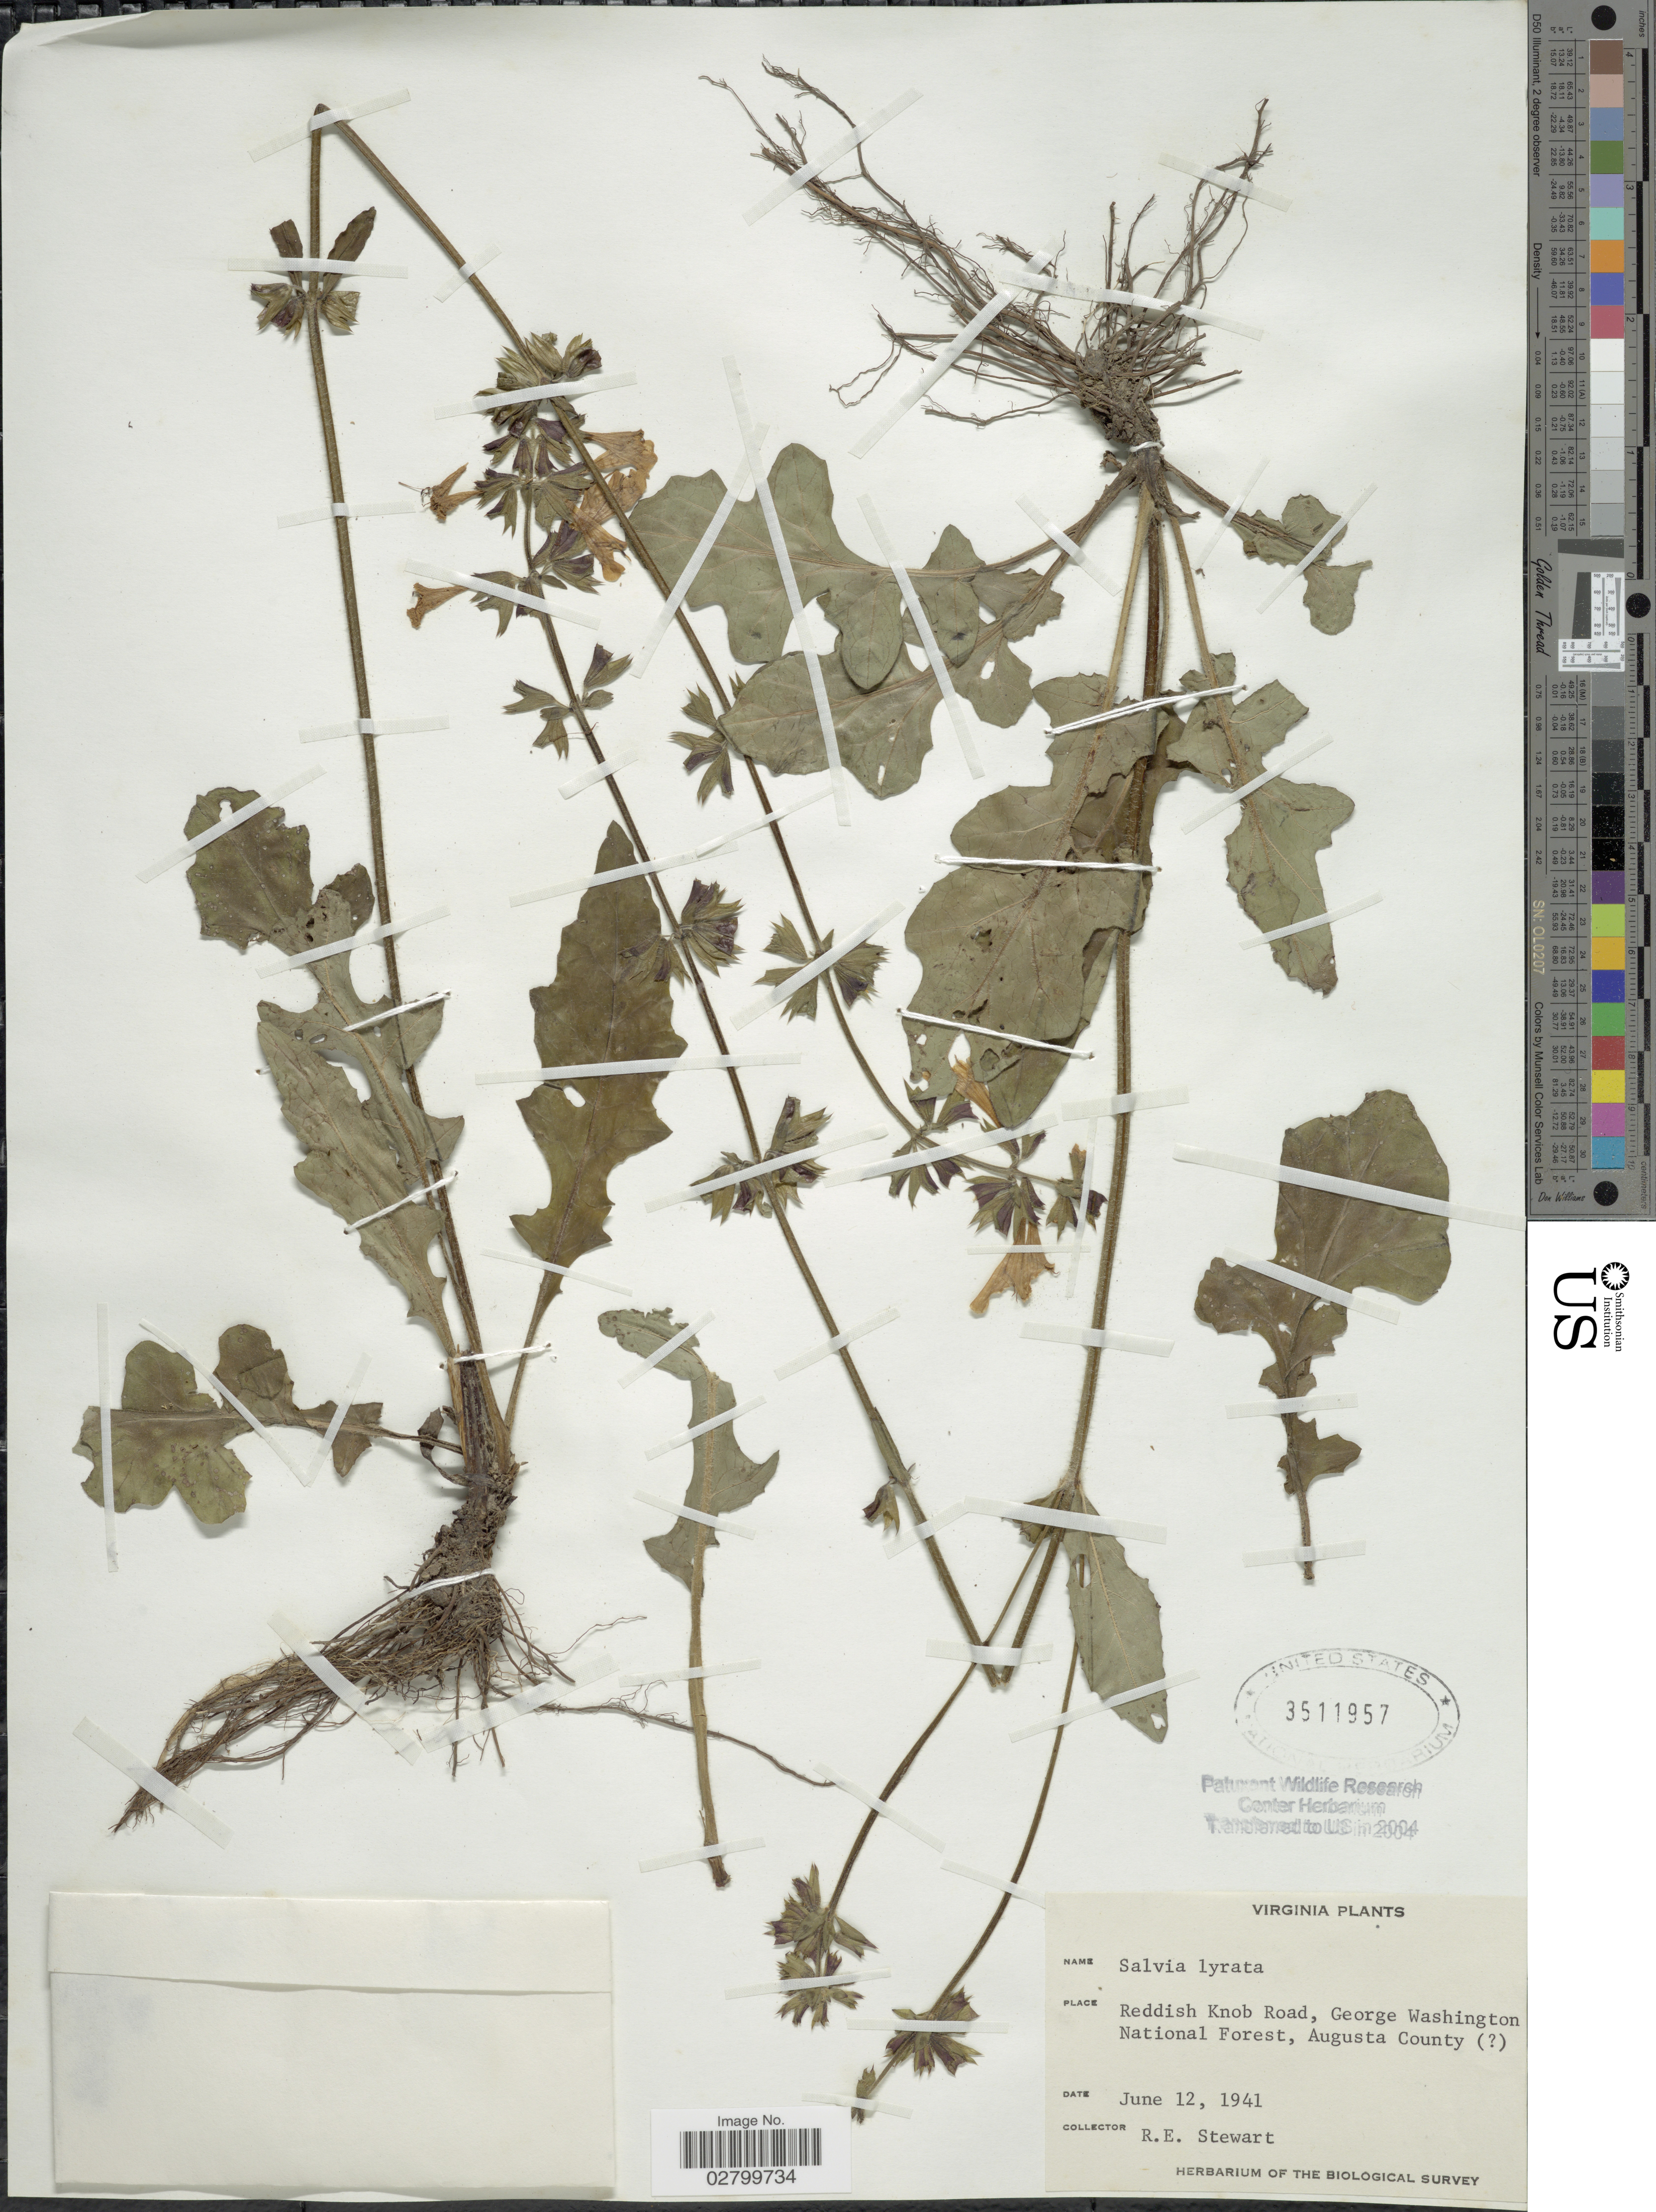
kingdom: Plantae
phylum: Tracheophyta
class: Magnoliopsida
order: Lamiales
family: Lamiaceae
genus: Salvia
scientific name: Salvia lyrata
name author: L.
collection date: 1941-06-12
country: United States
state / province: Virginia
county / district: Augusta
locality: Reddish Knob Road, George Washington National Forest, Augusta County.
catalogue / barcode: US 3511957